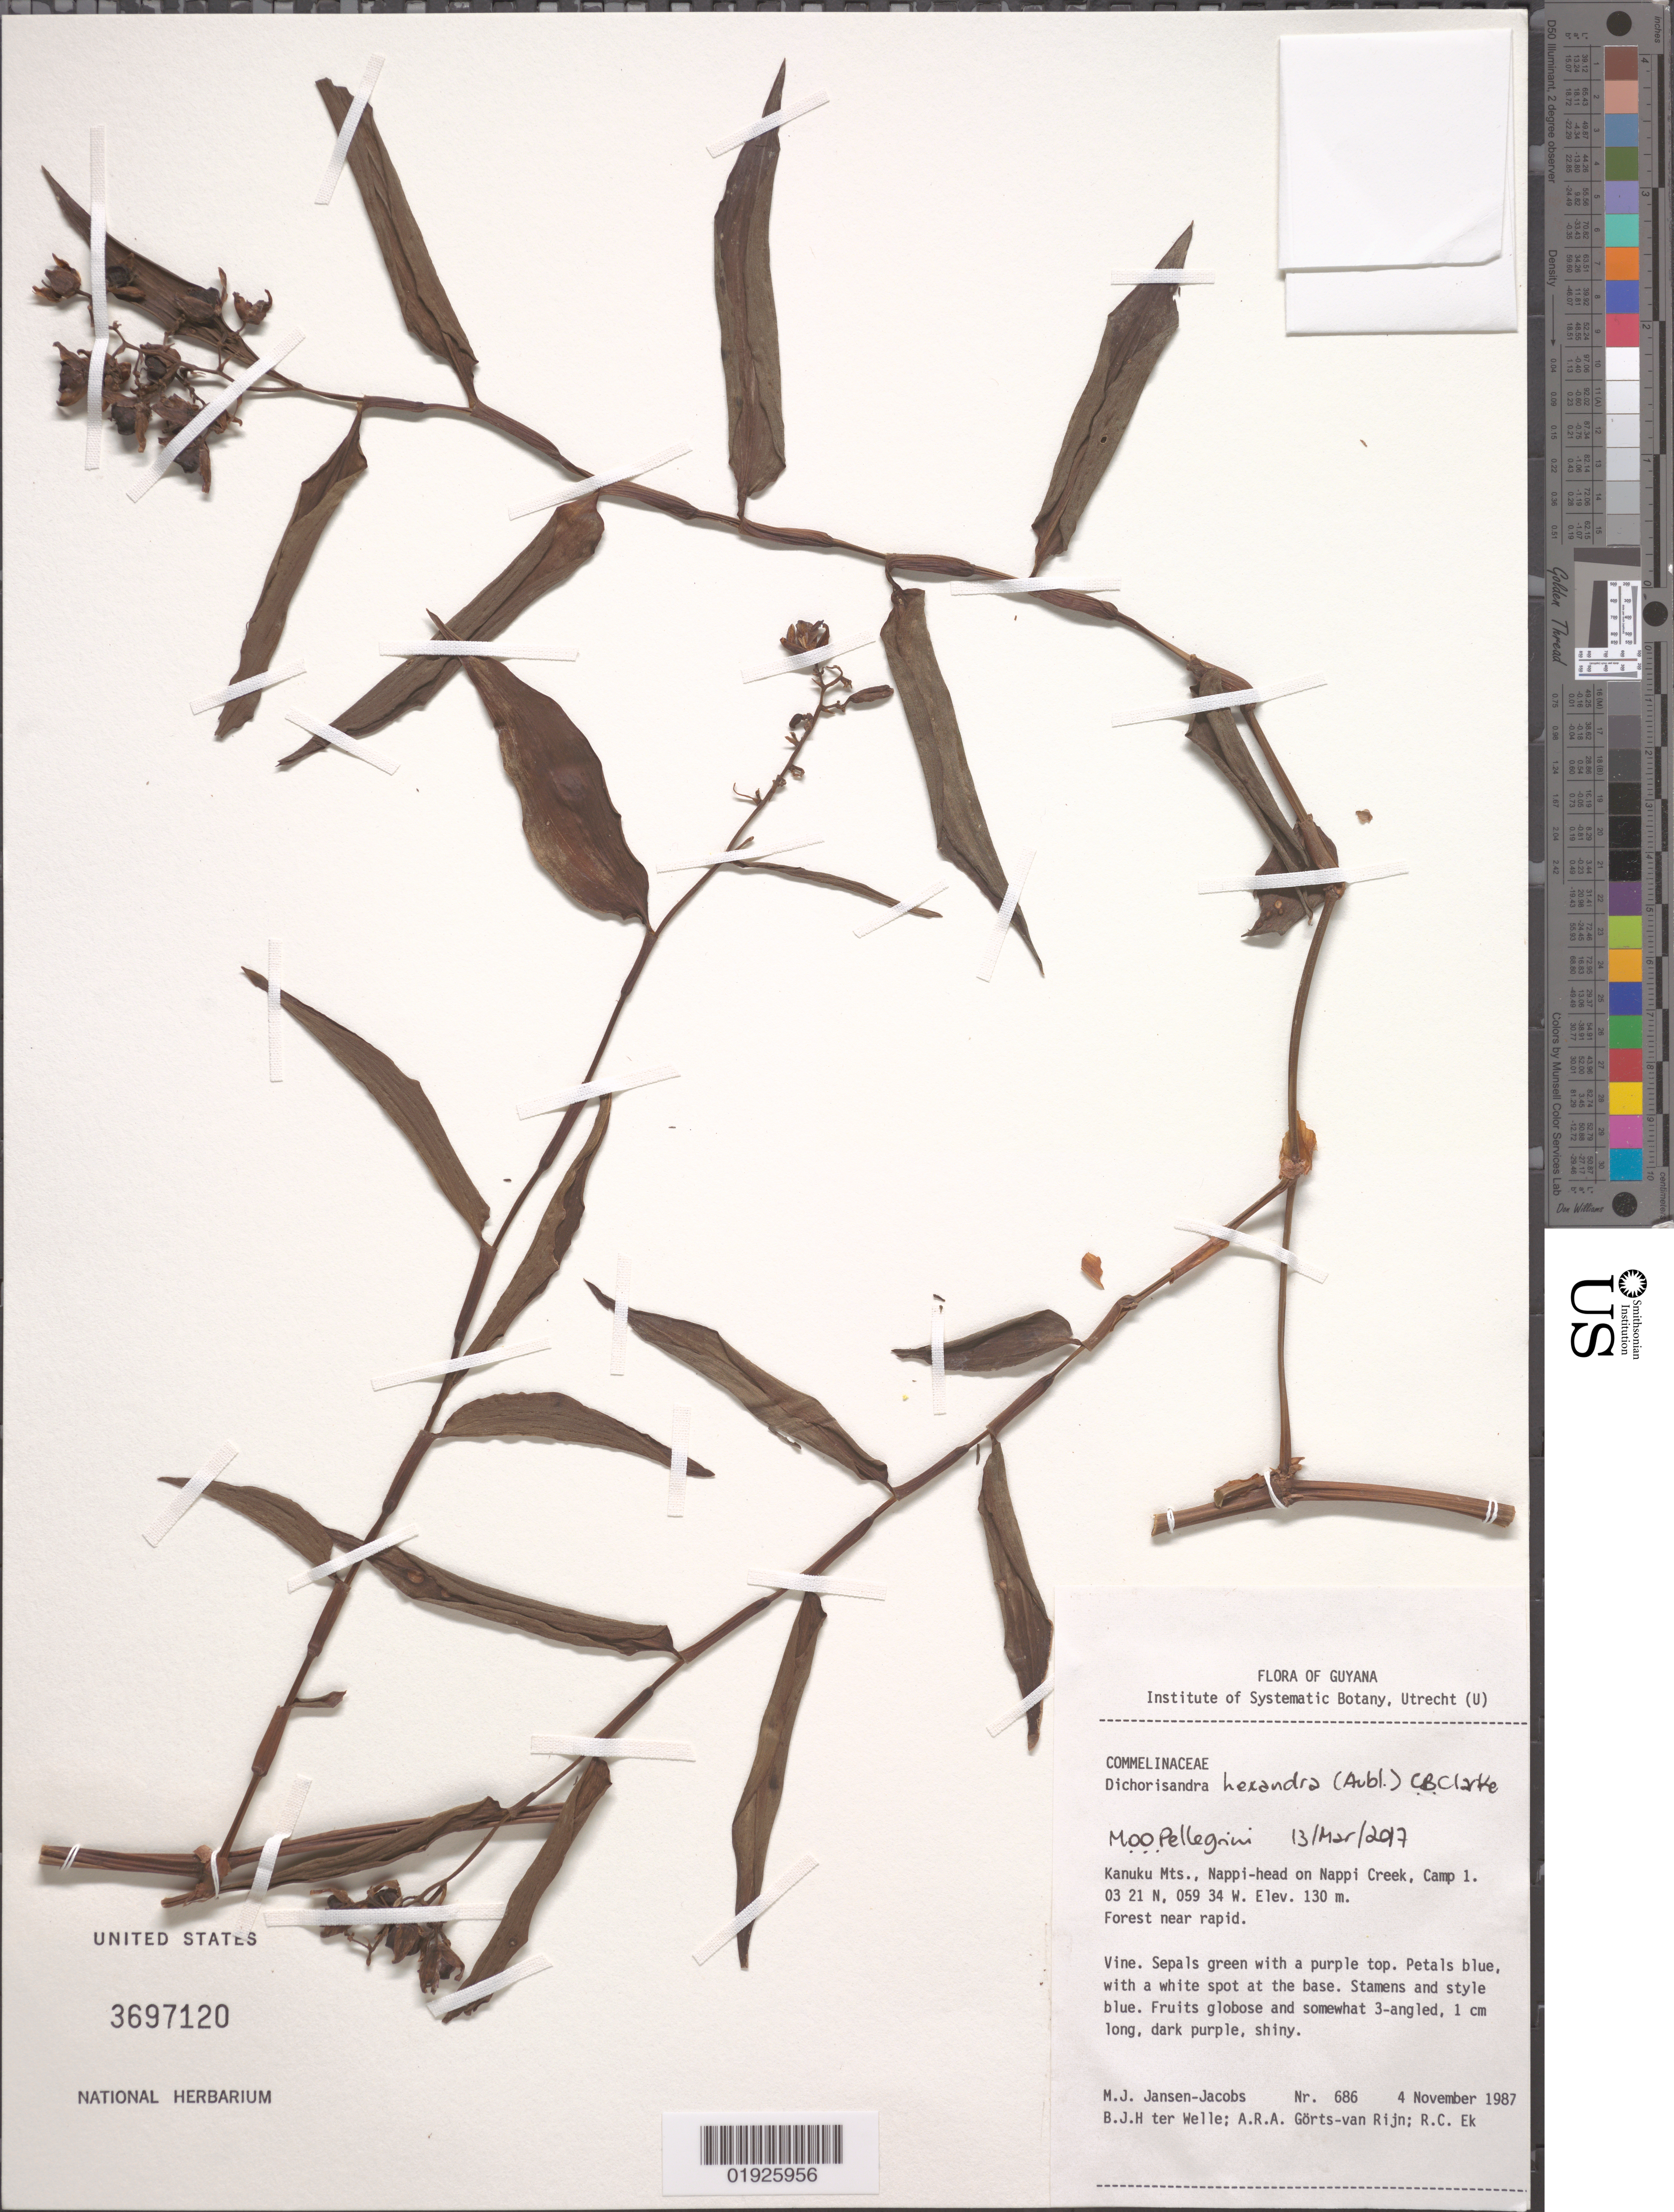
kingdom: Plantae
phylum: Tracheophyta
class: Liliopsida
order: Commelinales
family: Commelinaceae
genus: Dichorisandra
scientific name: Dichorisandra hexandra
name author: (Aubl.) Standl.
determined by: Pellegrini, M. O. de Oliveira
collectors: M. J. Jansen-Jacobs, B. Welle, A. .R. A. Görts-van Rijn & R. C. Ek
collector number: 686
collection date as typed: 4 November 1987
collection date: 1987-11-04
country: Guyana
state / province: U. Takutu-U. Essequibo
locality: Kanuku Mts., Nappi Head on Nappi Creek, Camp 1.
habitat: Forest near rapid.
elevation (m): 130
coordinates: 03 21 N, 059 34 W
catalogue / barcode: US 3697120